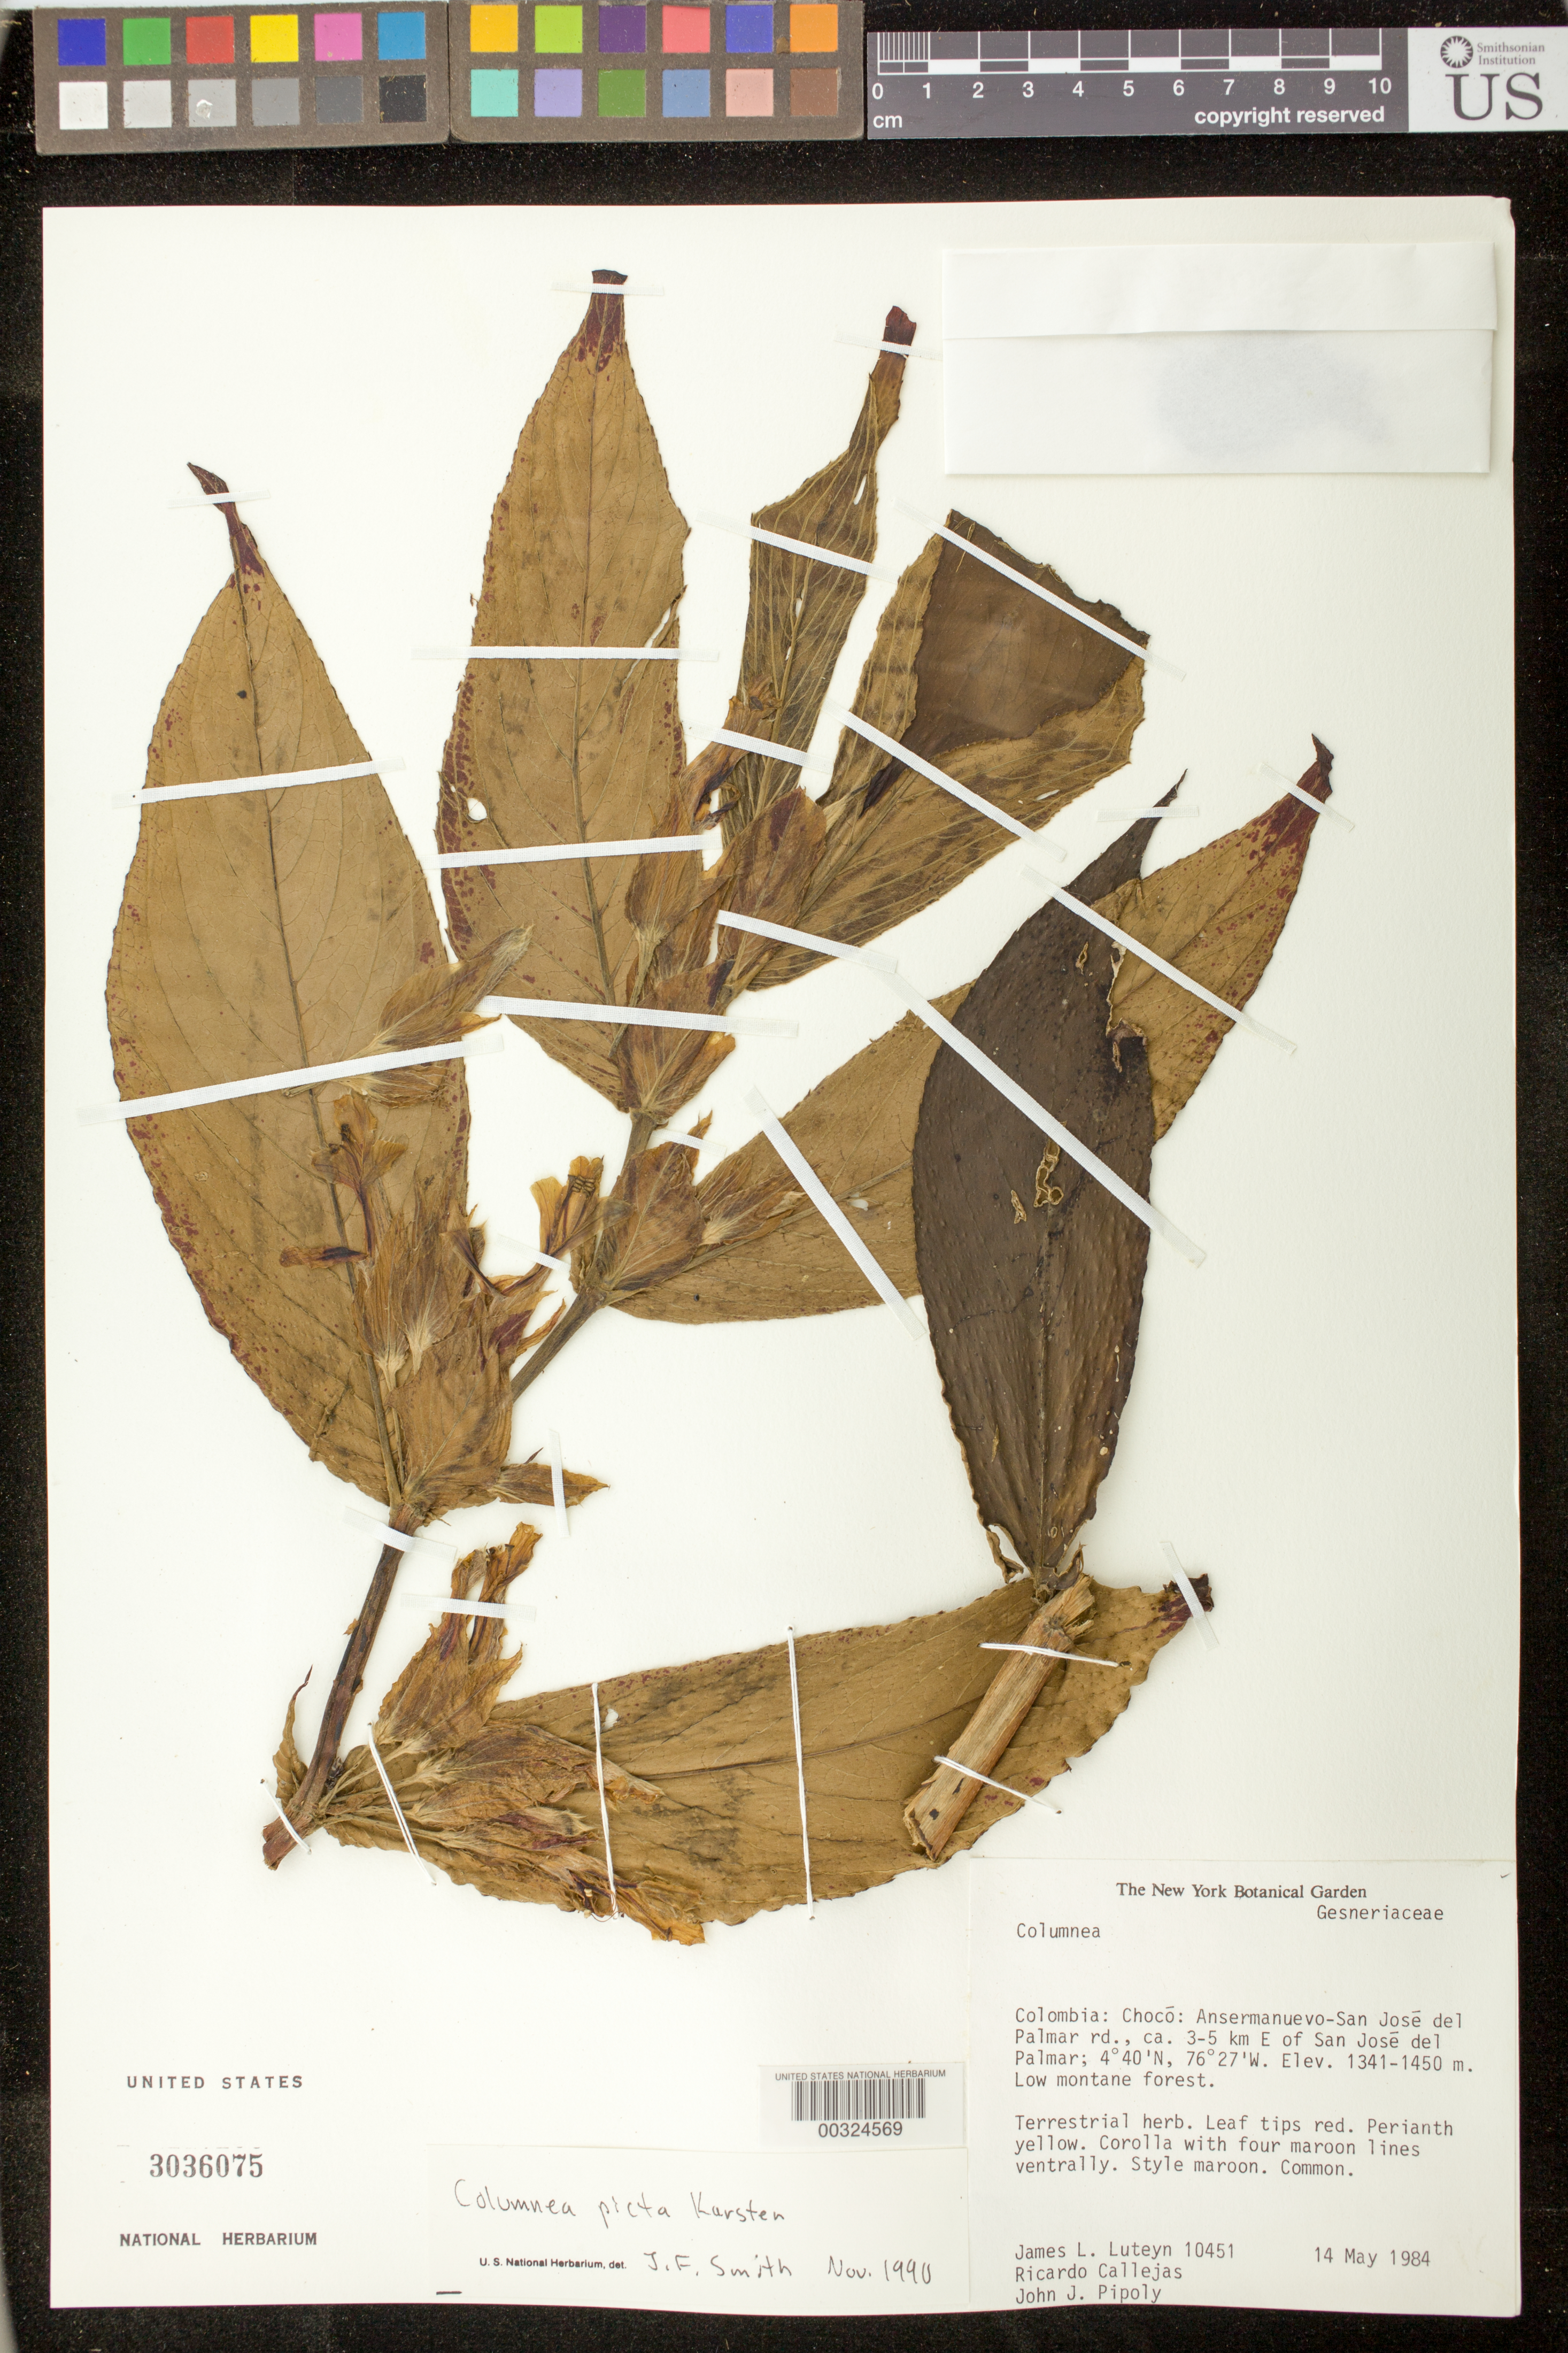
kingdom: Plantae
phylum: Tracheophyta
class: Magnoliopsida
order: Lamiales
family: Gesneriaceae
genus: Columnea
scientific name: Columnea karsteniana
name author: Singh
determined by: Skog, Laurence E.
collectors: J. L. Luteyn, R. Callejas & J. J. Pipoly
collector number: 10451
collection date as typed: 14 May 1984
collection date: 1984-05-14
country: Colombia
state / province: Chocó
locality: Ansermanuevo - San Jose del Palmar rd, ca 3-5 km E of San Jose del Palmar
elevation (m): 1341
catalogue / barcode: US 3036075